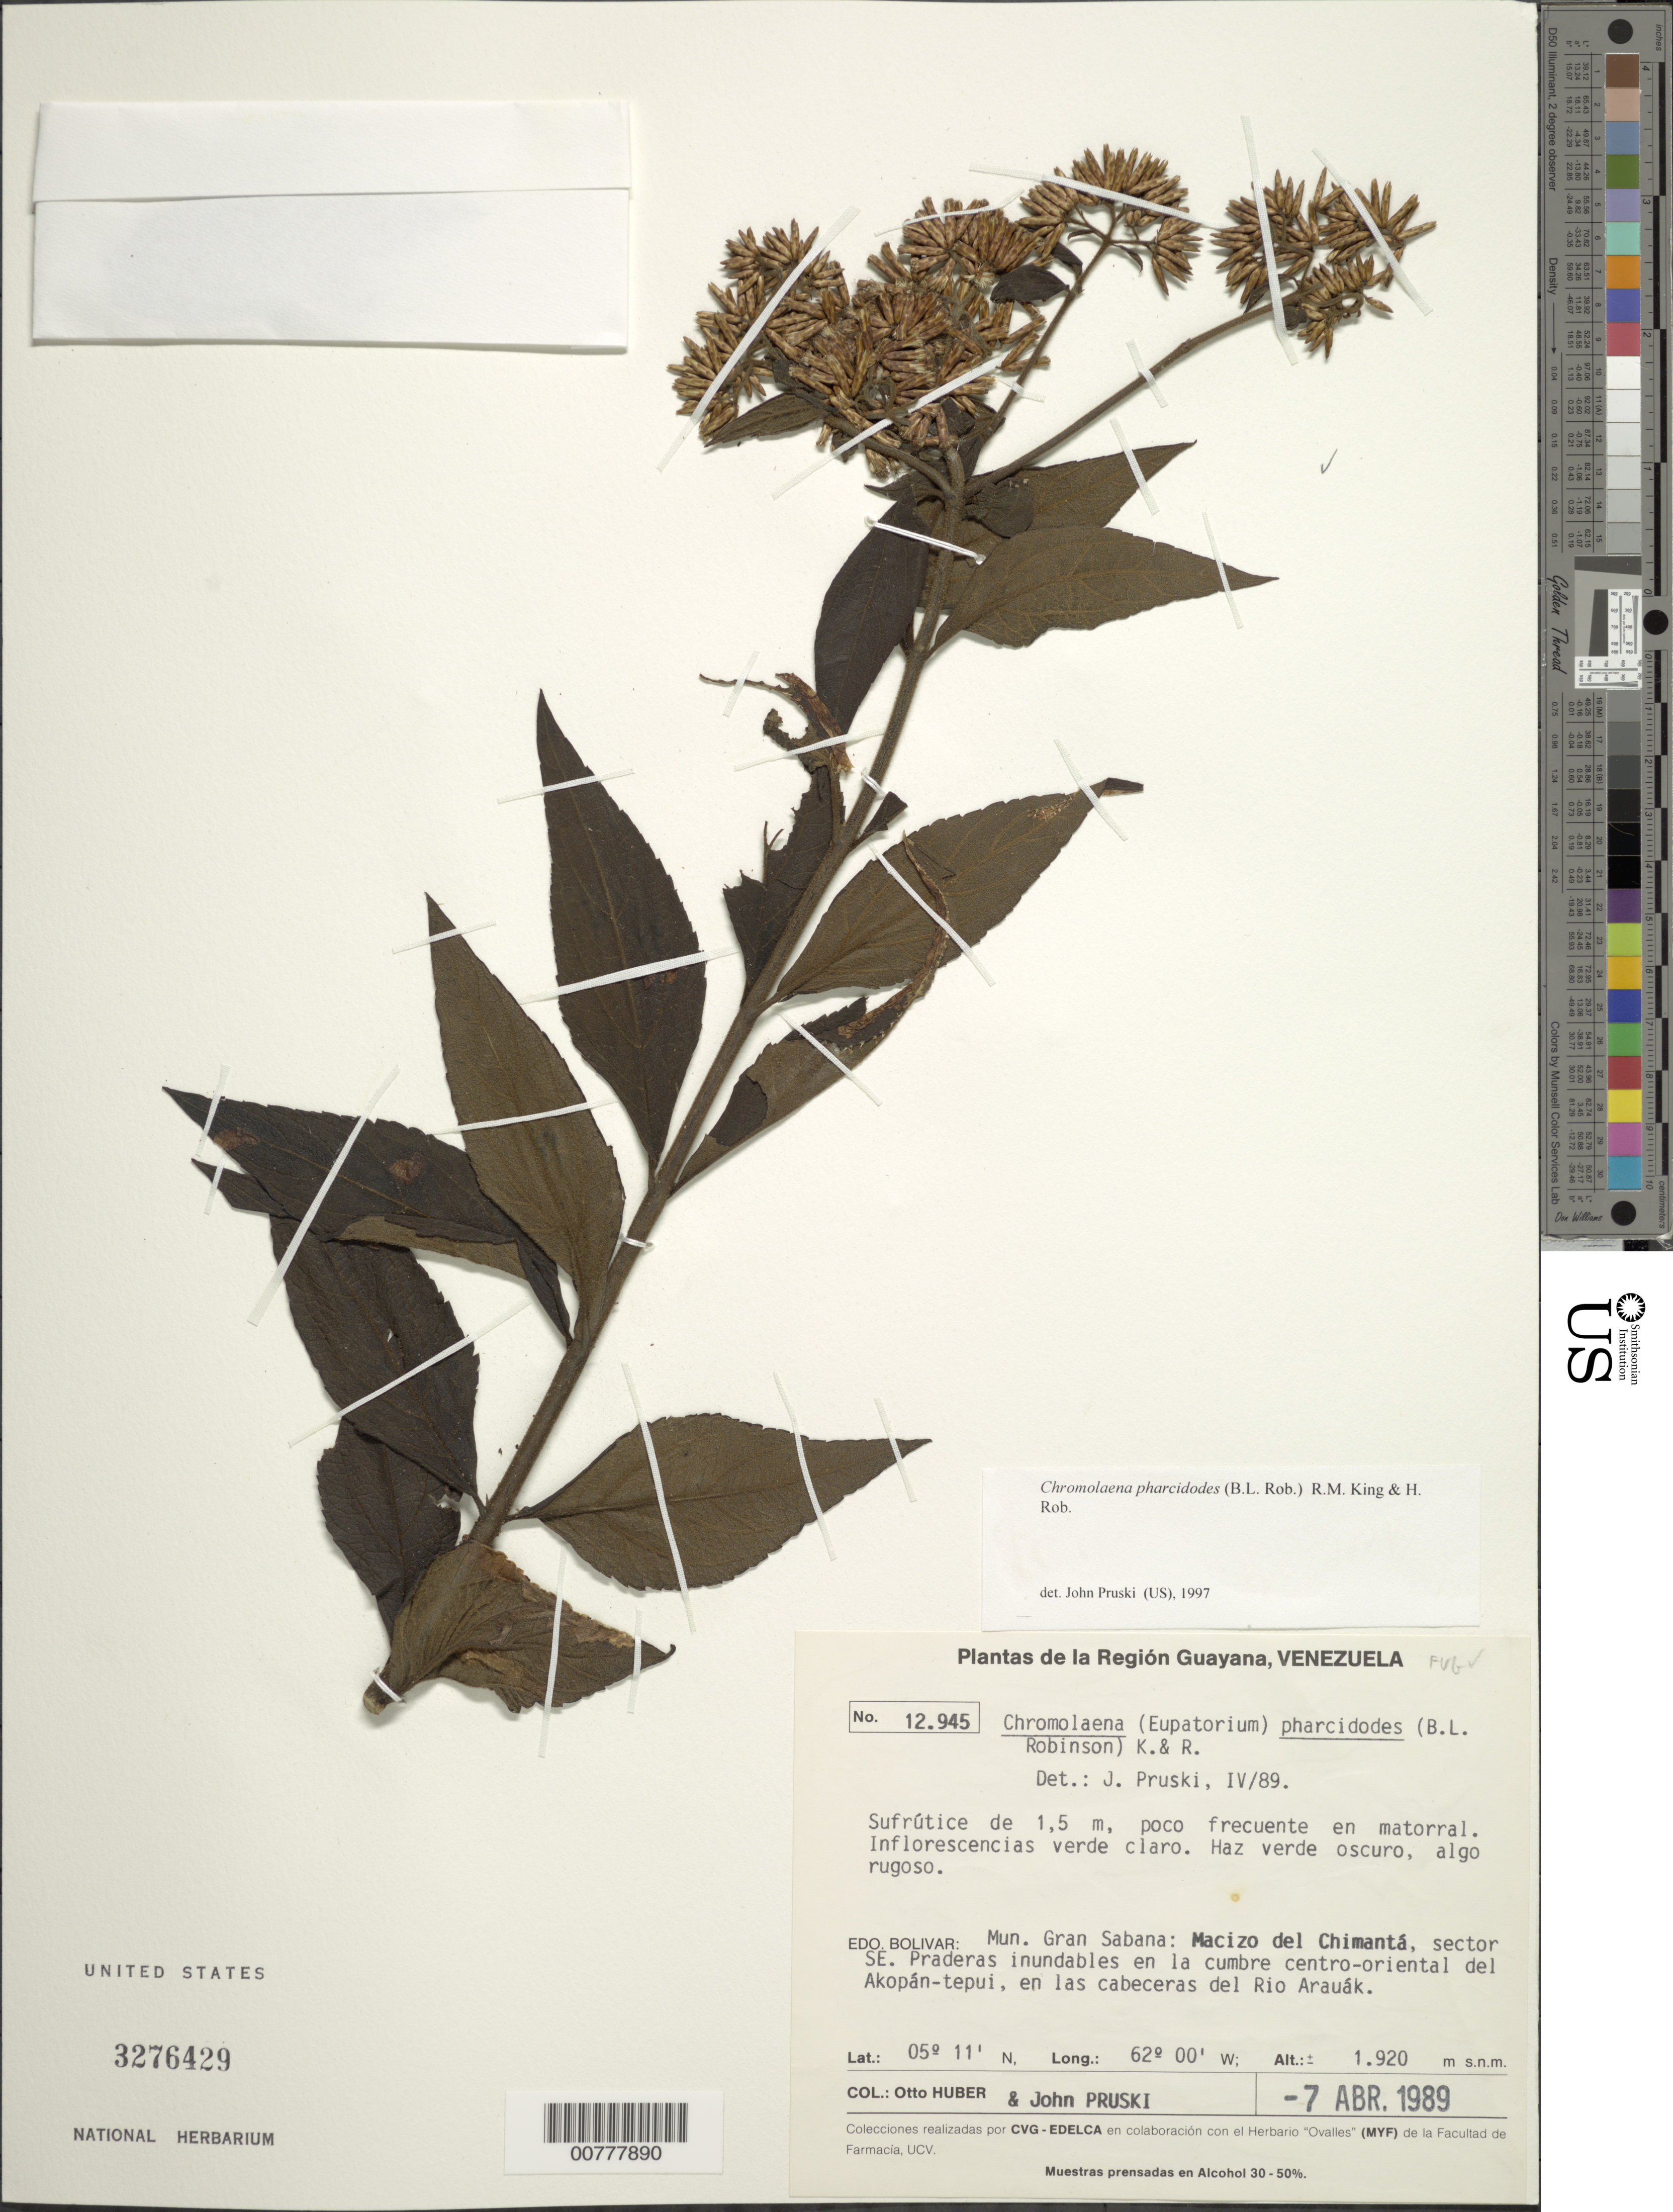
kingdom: Plantae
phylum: Tracheophyta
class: Magnoliopsida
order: Asterales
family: Asteraceae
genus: Chromolaena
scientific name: Chromolaena pharcidodes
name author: (B.L. Rob.) R.M. King & H. Rob.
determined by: Pruski, J. F.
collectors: O. Huber & J. F. Pruski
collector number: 12945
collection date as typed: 7-Apr-89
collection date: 1989-04-07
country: Venezuela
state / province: Bolívar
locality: Mun. Gran Sabana, Macizo del Chimantá, sector central, sur-oriente del apakará tepuí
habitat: Matorral. Praderas inundables en la cumbre, en las cabeceras del Rio Arauak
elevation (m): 1920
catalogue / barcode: US 3276429